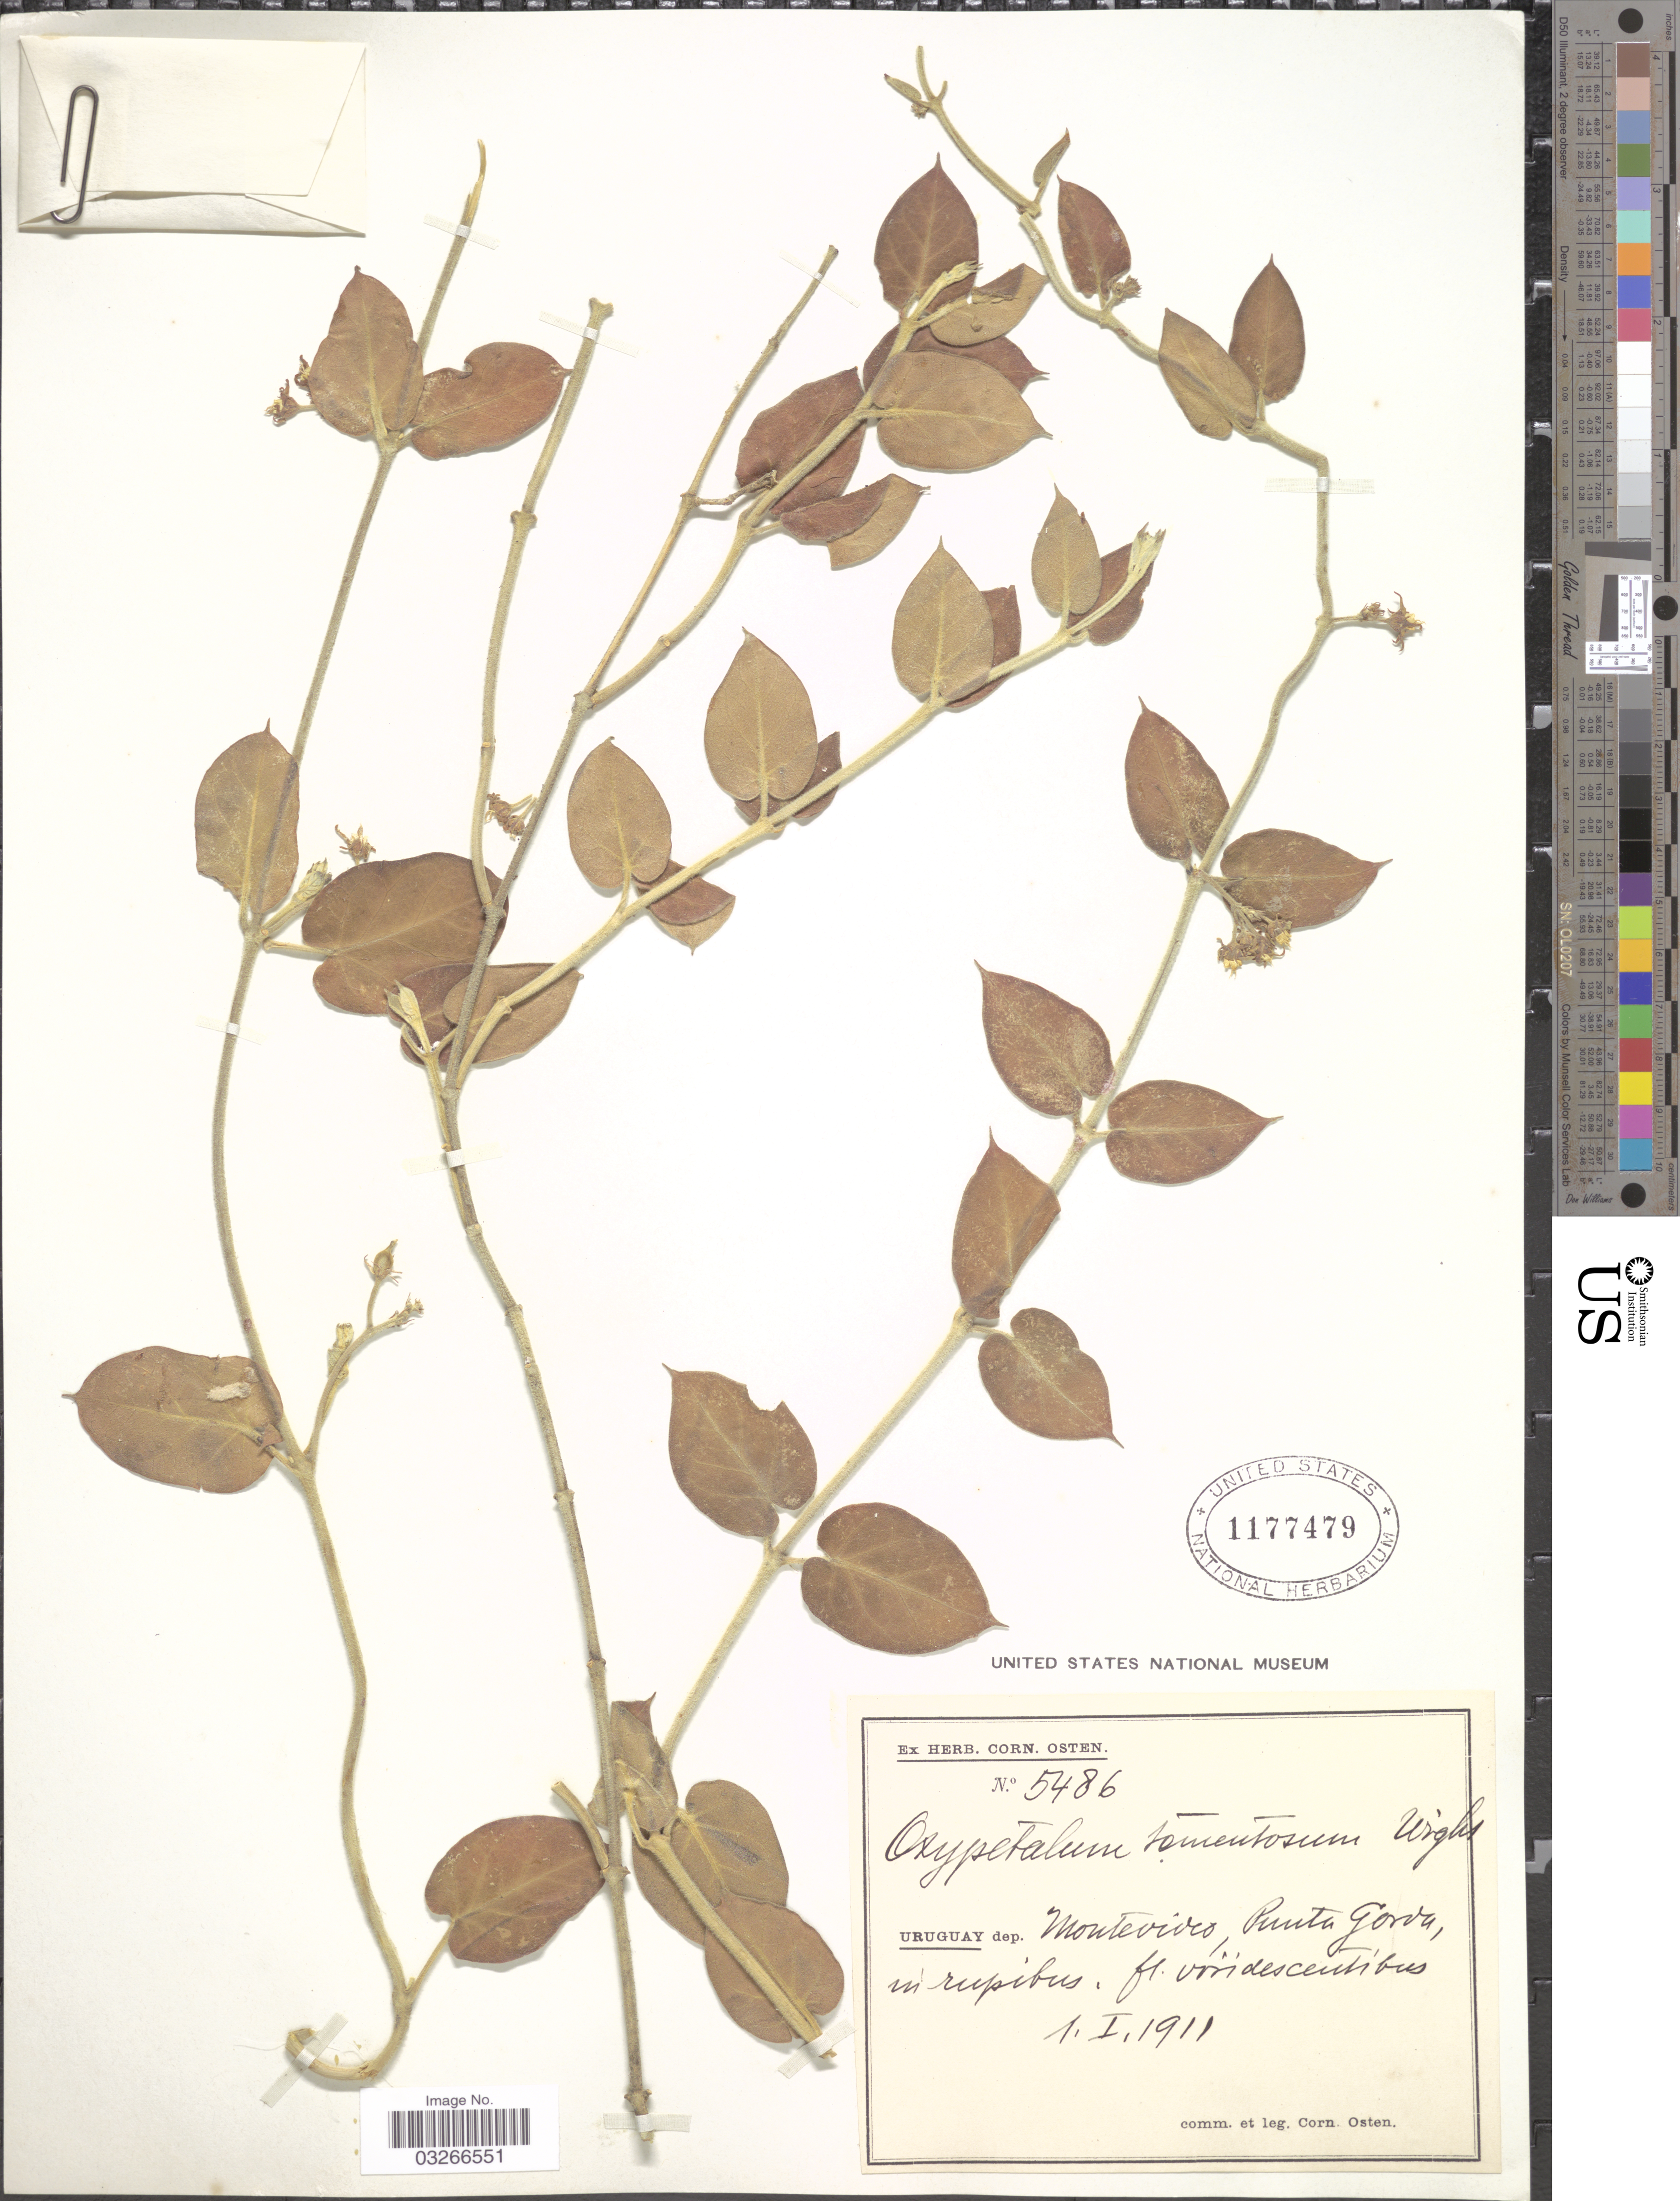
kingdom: Plantae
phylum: Tracheophyta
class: Magnoliopsida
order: Gentianales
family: Apocynaceae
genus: Oxypetalum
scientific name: Oxypetalum tomentosum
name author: Wight ex Hook. & Arn.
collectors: C. Osten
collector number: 5486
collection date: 1911-01-01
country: Uruguay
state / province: Montevideo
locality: Dep. Montevideo, Punta Gorda, in rupibus.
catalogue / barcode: US 1177479